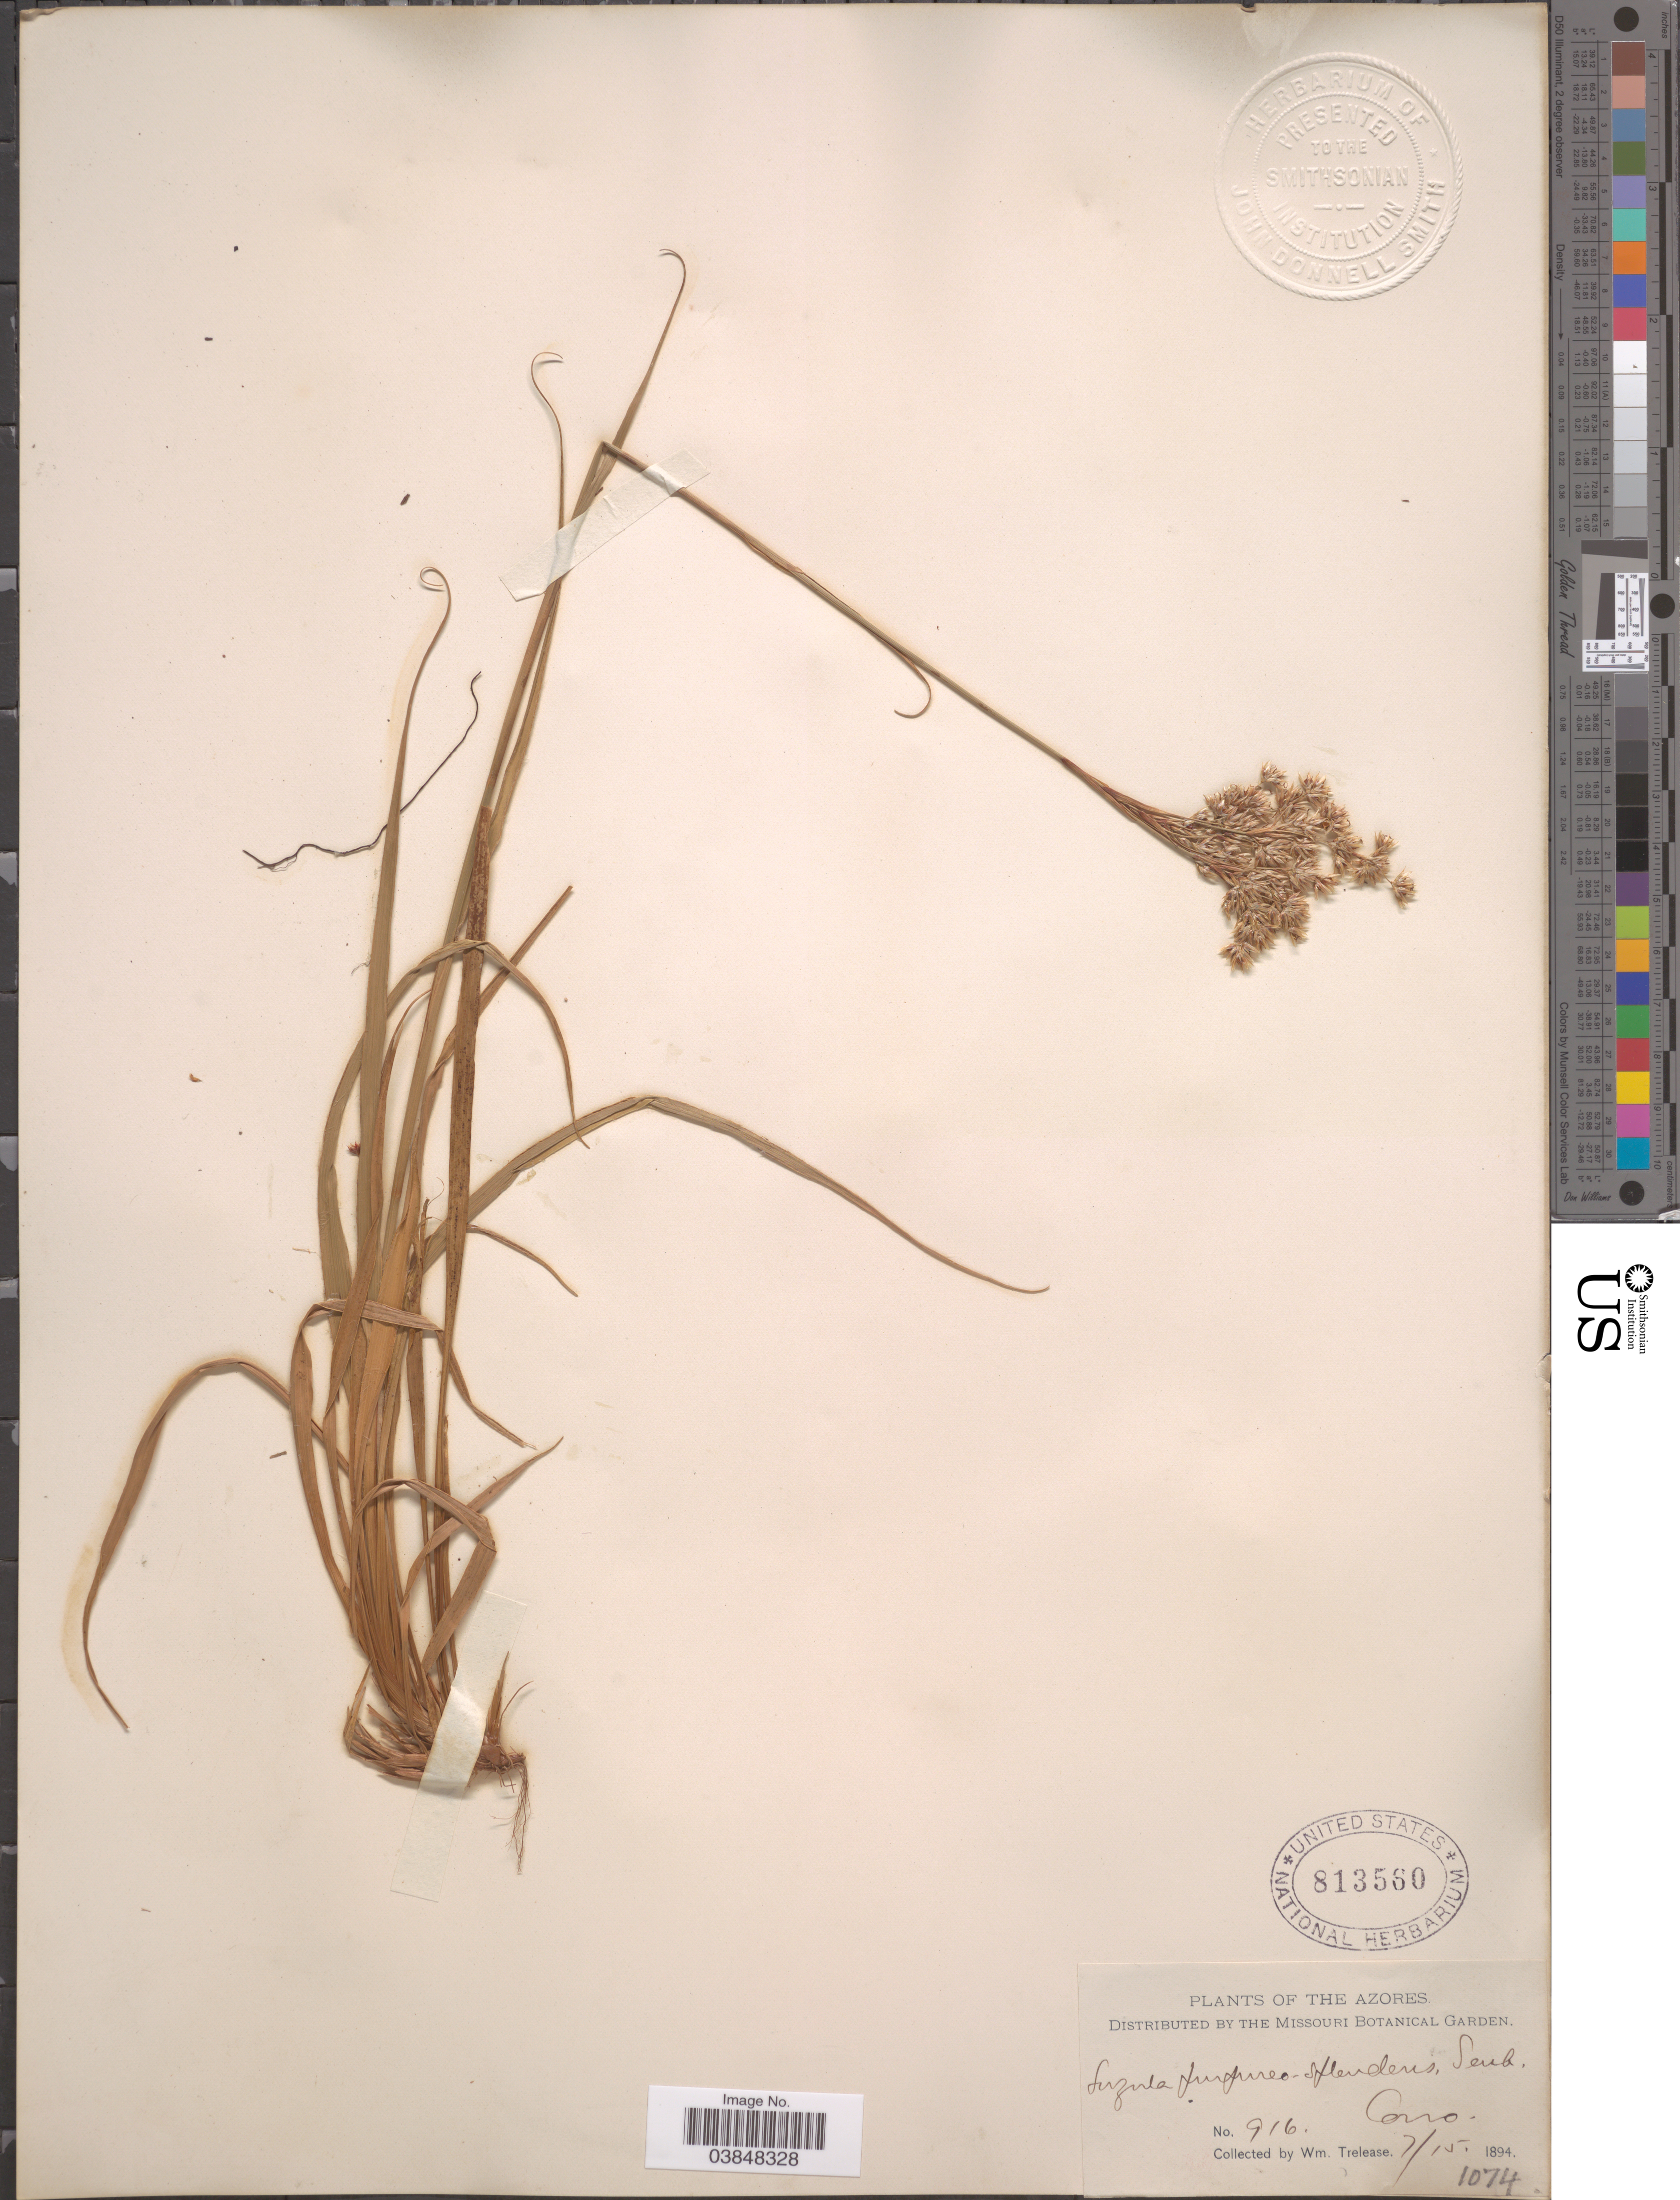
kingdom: Plantae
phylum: Tracheophyta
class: Liliopsida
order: Poales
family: Juncaceae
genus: Luzula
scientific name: Luzula sp.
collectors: W. Trelease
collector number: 916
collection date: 1894-07-15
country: Portugal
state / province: Azores (Aut. Reg.)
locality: Corro.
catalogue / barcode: US 813560